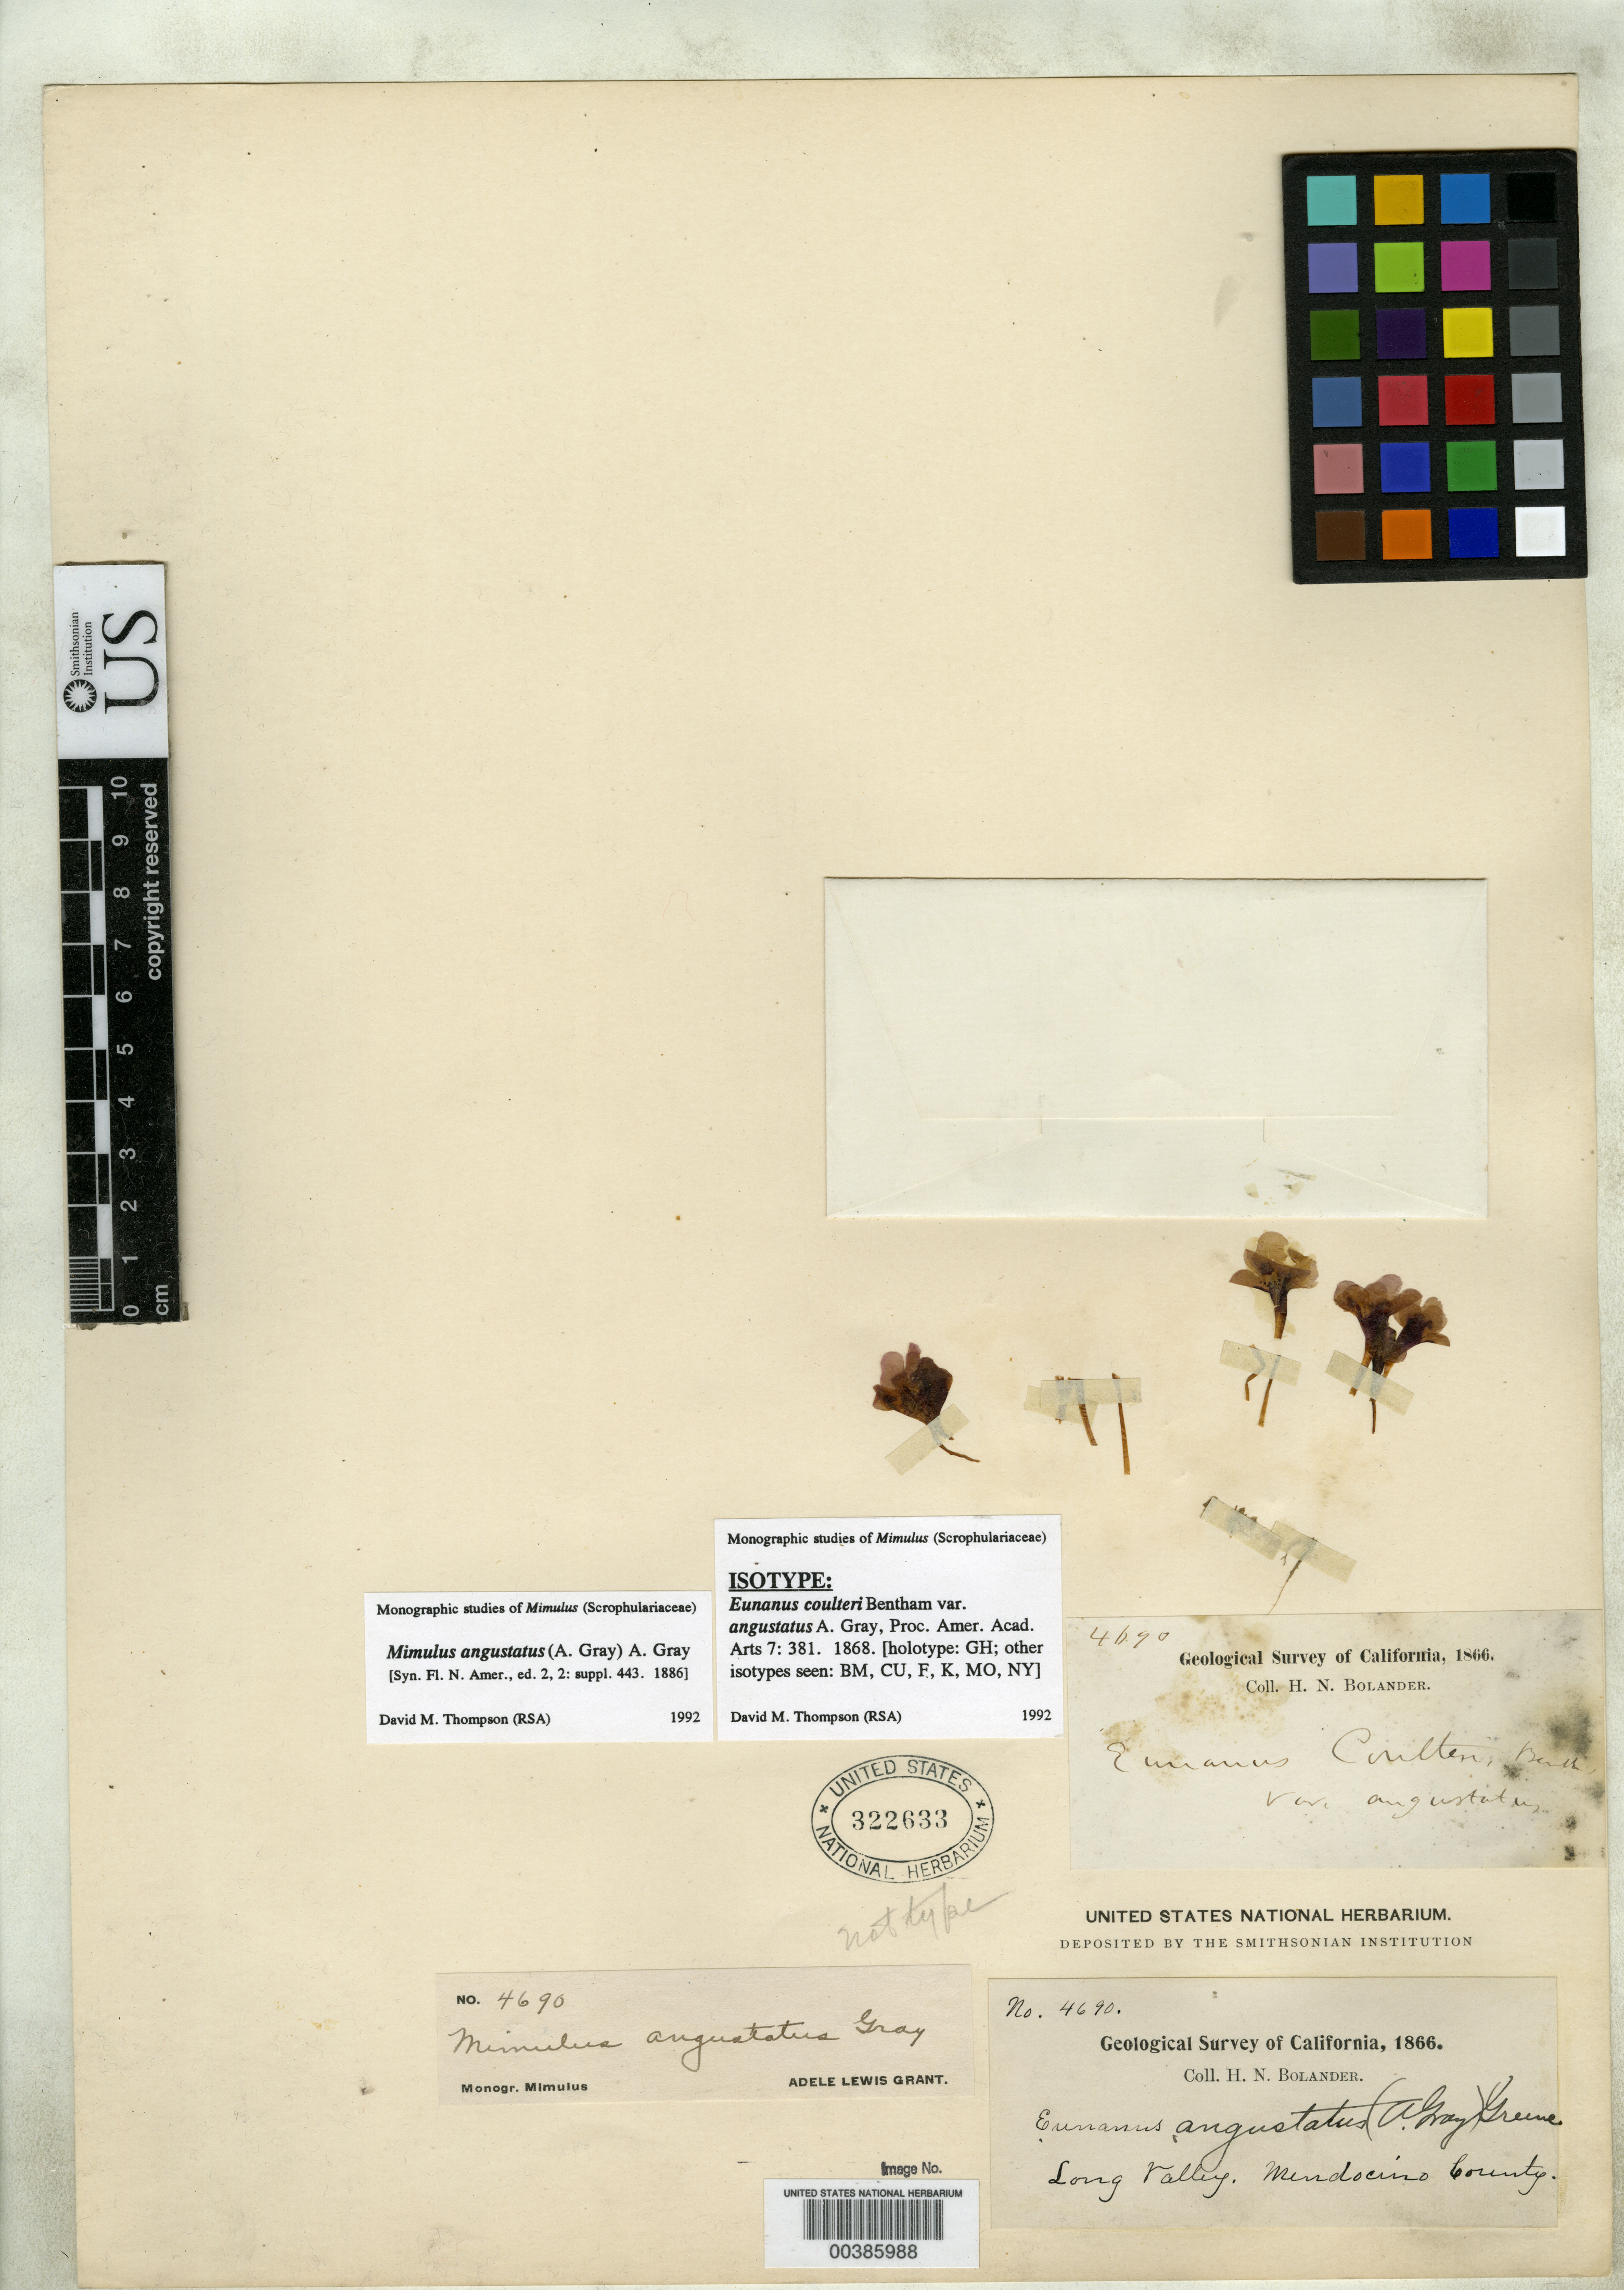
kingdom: Plantae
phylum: Tracheophyta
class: Magnoliopsida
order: Lamiales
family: Phrymaceae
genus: Eunanus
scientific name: Eunanus coulteri var. angustatus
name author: A. Gray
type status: Possible Isotype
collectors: H. Bolander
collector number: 4690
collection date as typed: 1866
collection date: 1866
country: United States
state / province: California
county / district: Mendocino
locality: Long Valley.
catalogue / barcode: US 322633